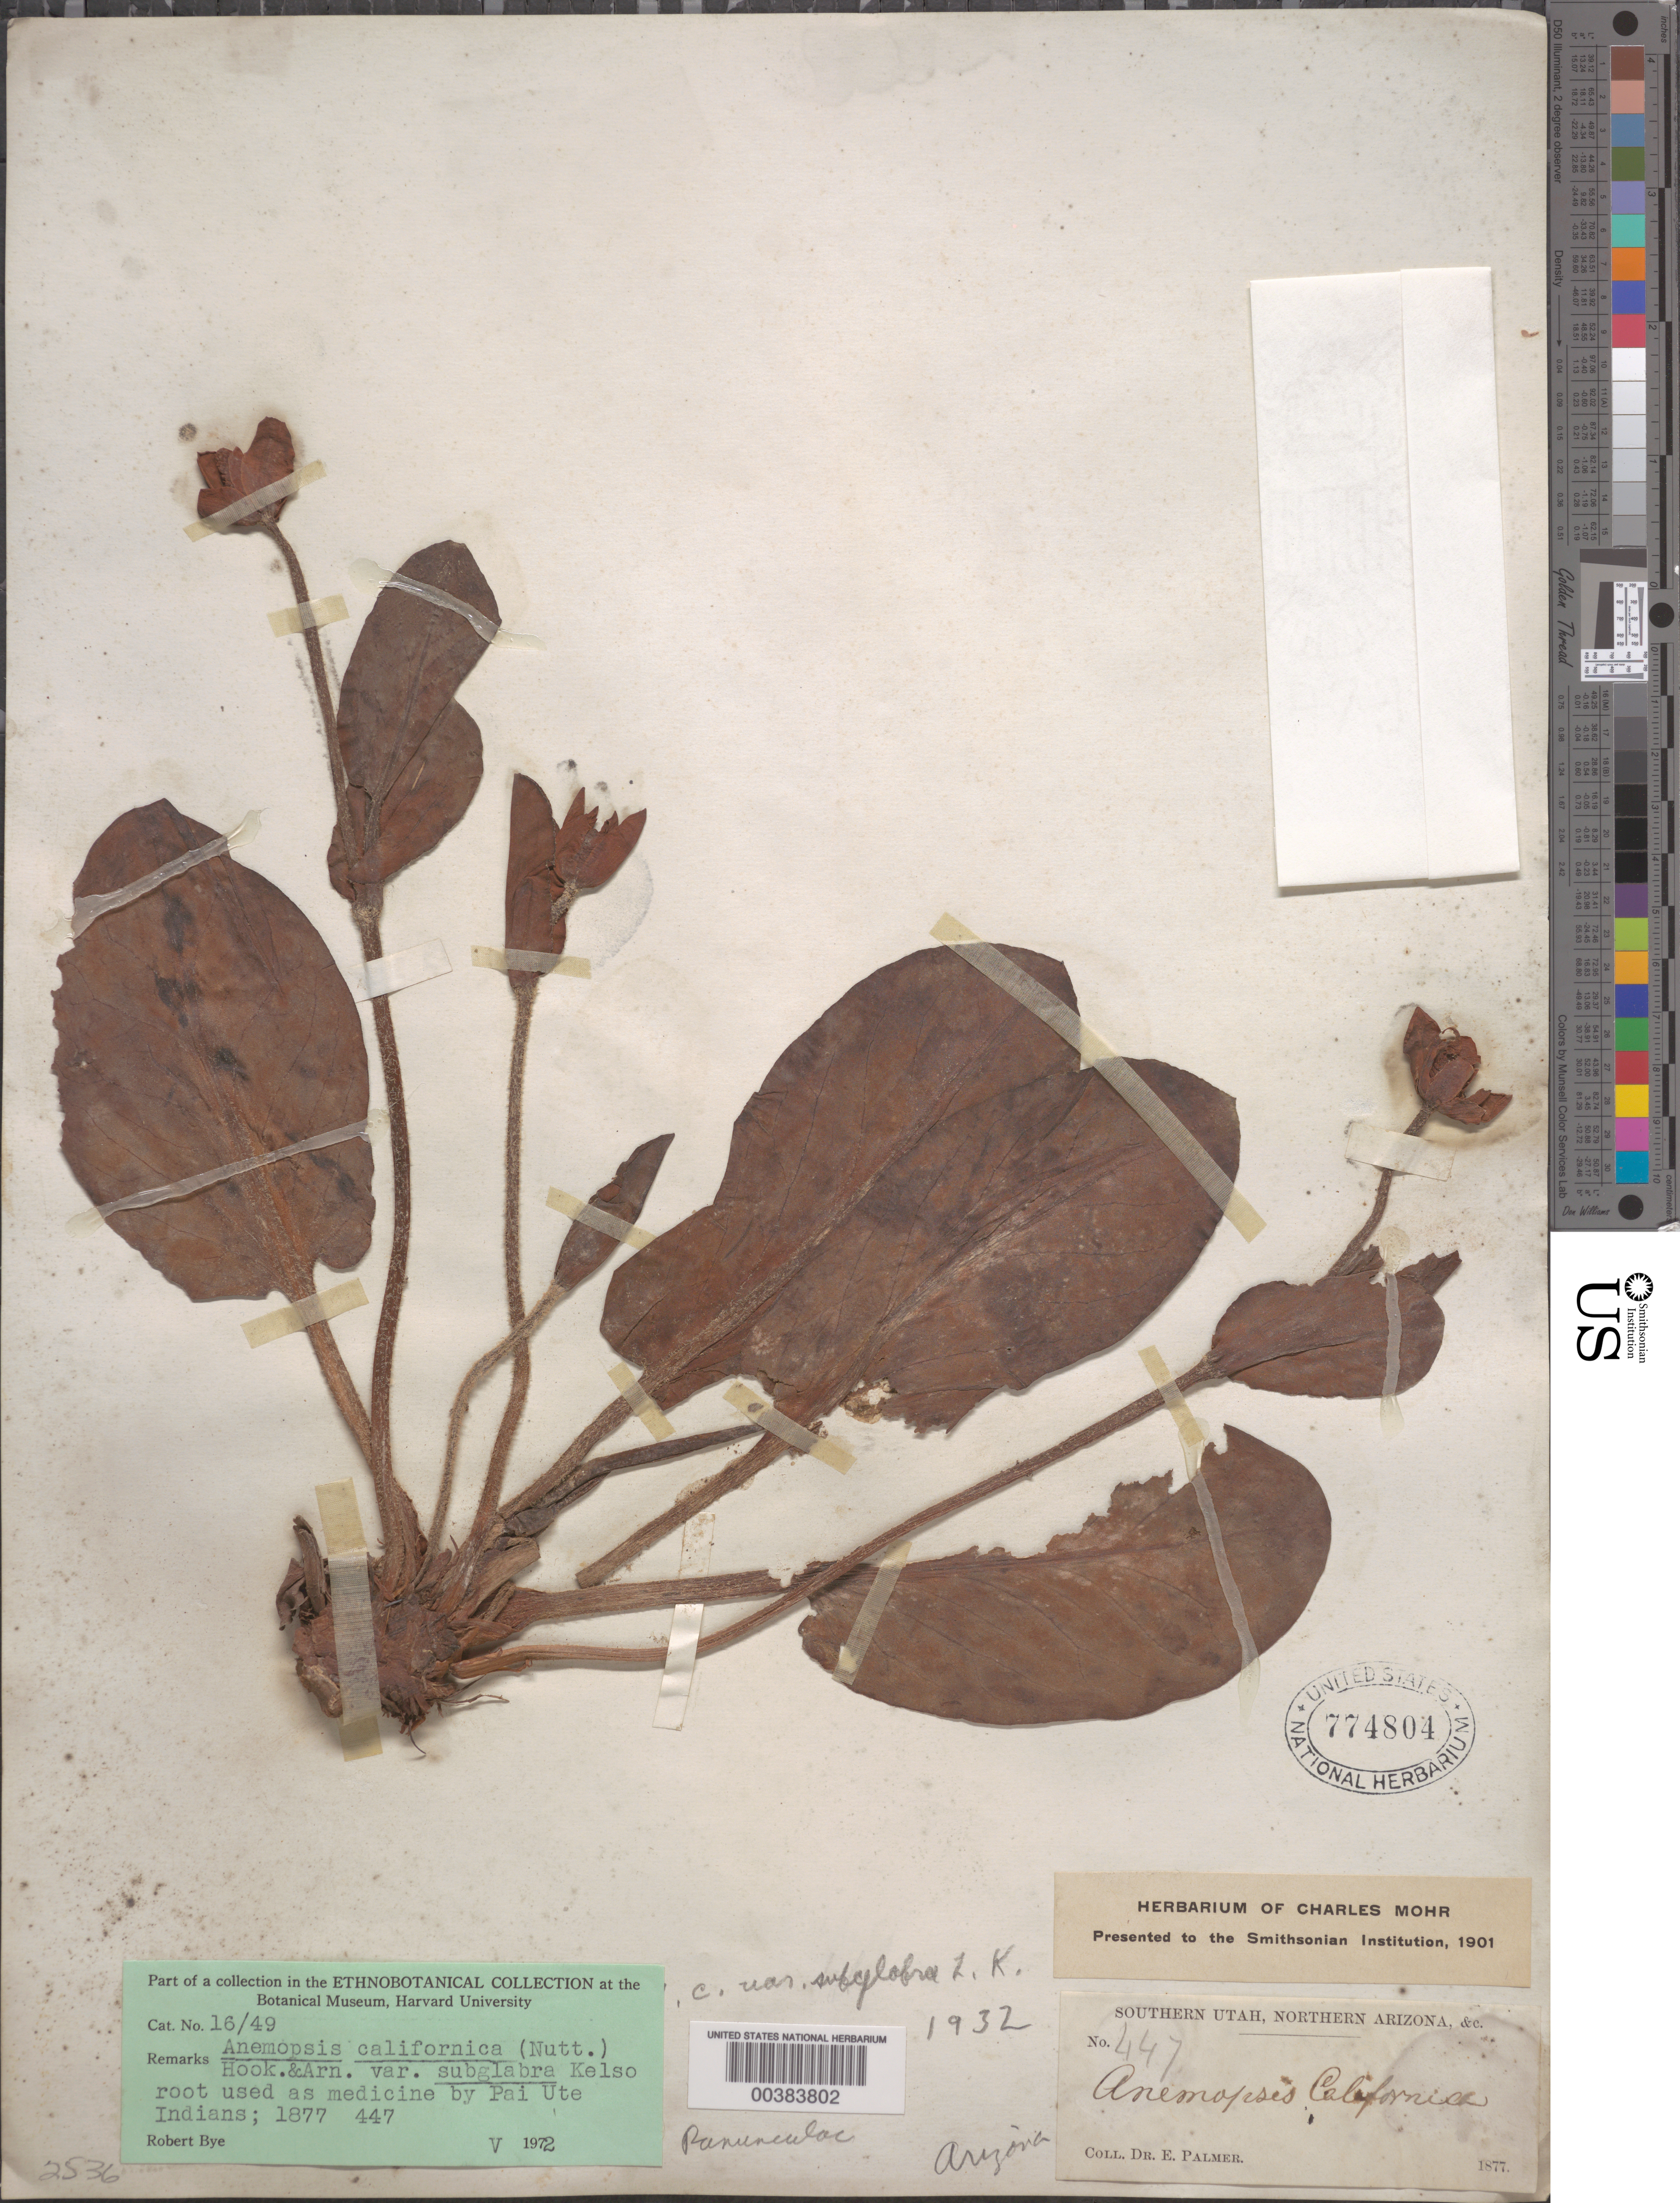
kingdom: Plantae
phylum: Tracheophyta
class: Magnoliopsida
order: Piperales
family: Saururaceae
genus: Anemopsis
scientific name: Anemopsis californica var. subglabra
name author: Kelso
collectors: E. Palmer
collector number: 447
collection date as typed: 1877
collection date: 1877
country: United States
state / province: Arizona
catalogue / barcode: US 774804